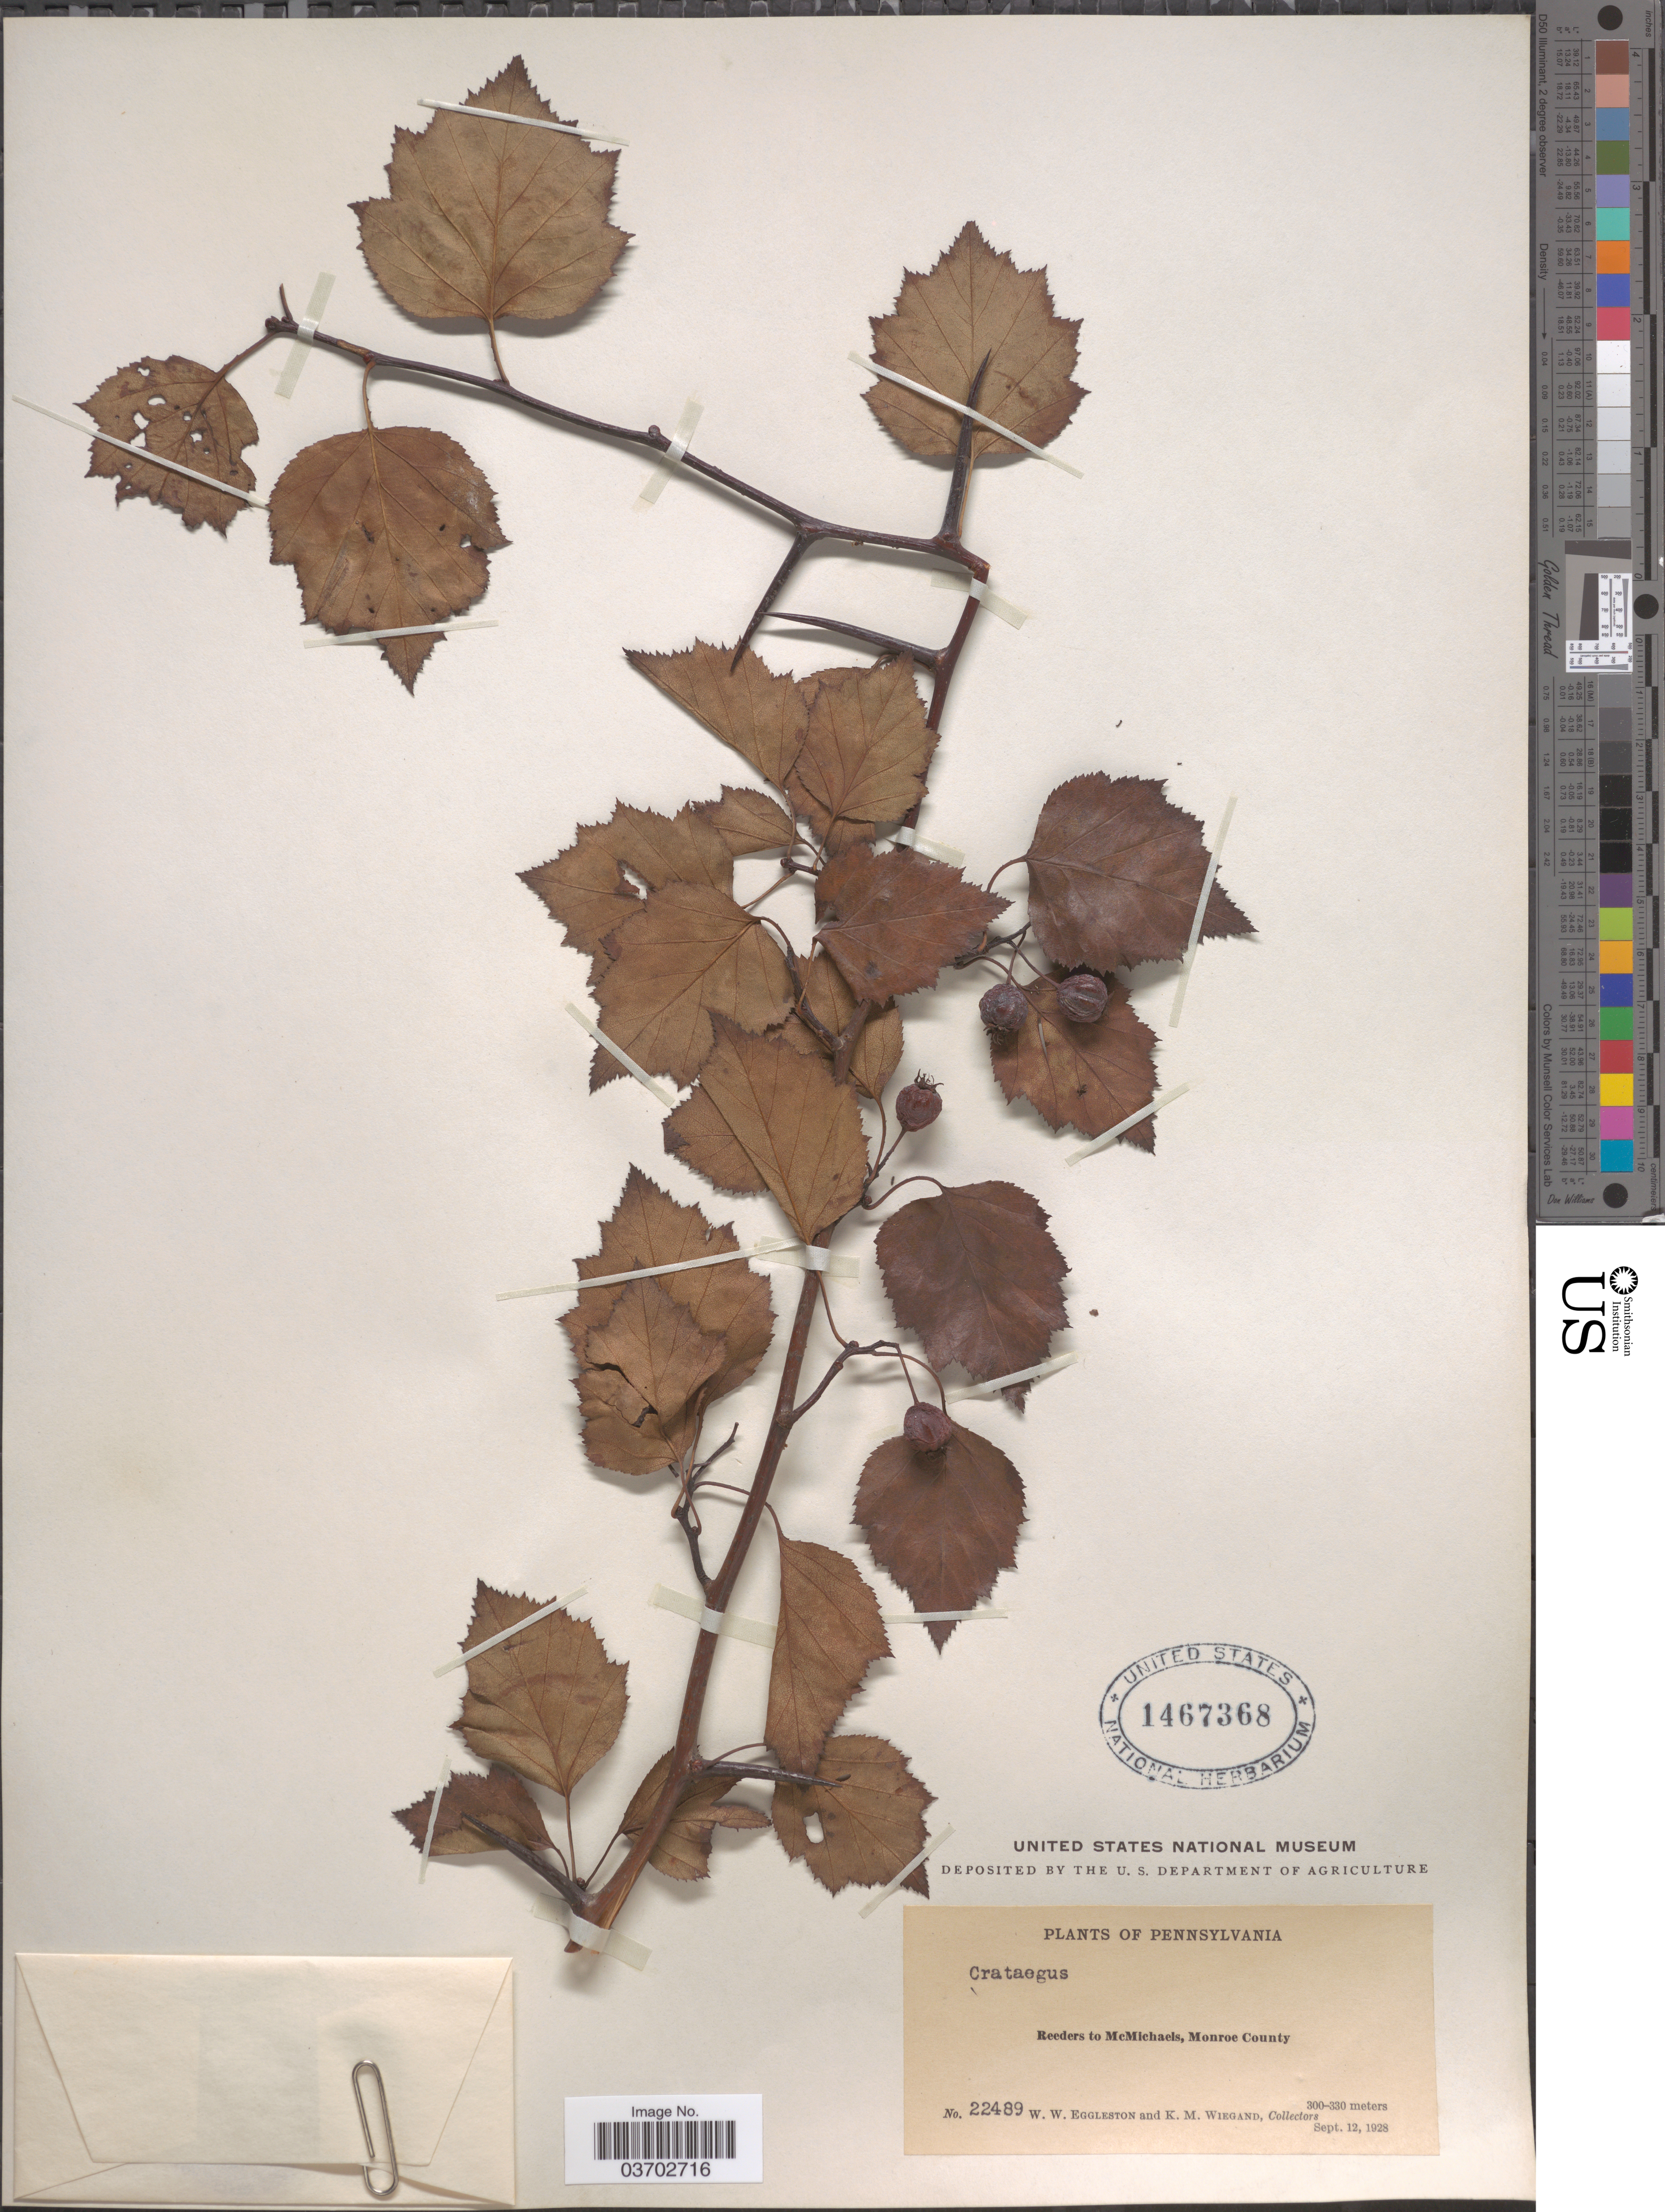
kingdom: Plantae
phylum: Tracheophyta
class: Magnoliopsida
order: Rosales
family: Rosaceae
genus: Crataegus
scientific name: Crataegus sp.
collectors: W. W. Eggleston & K. M. Wiegand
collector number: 22489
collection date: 1928-09-12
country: United States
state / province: Pennsylvania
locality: Reeders to McMichaels, Monroe County.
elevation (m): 300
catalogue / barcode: US 1467368